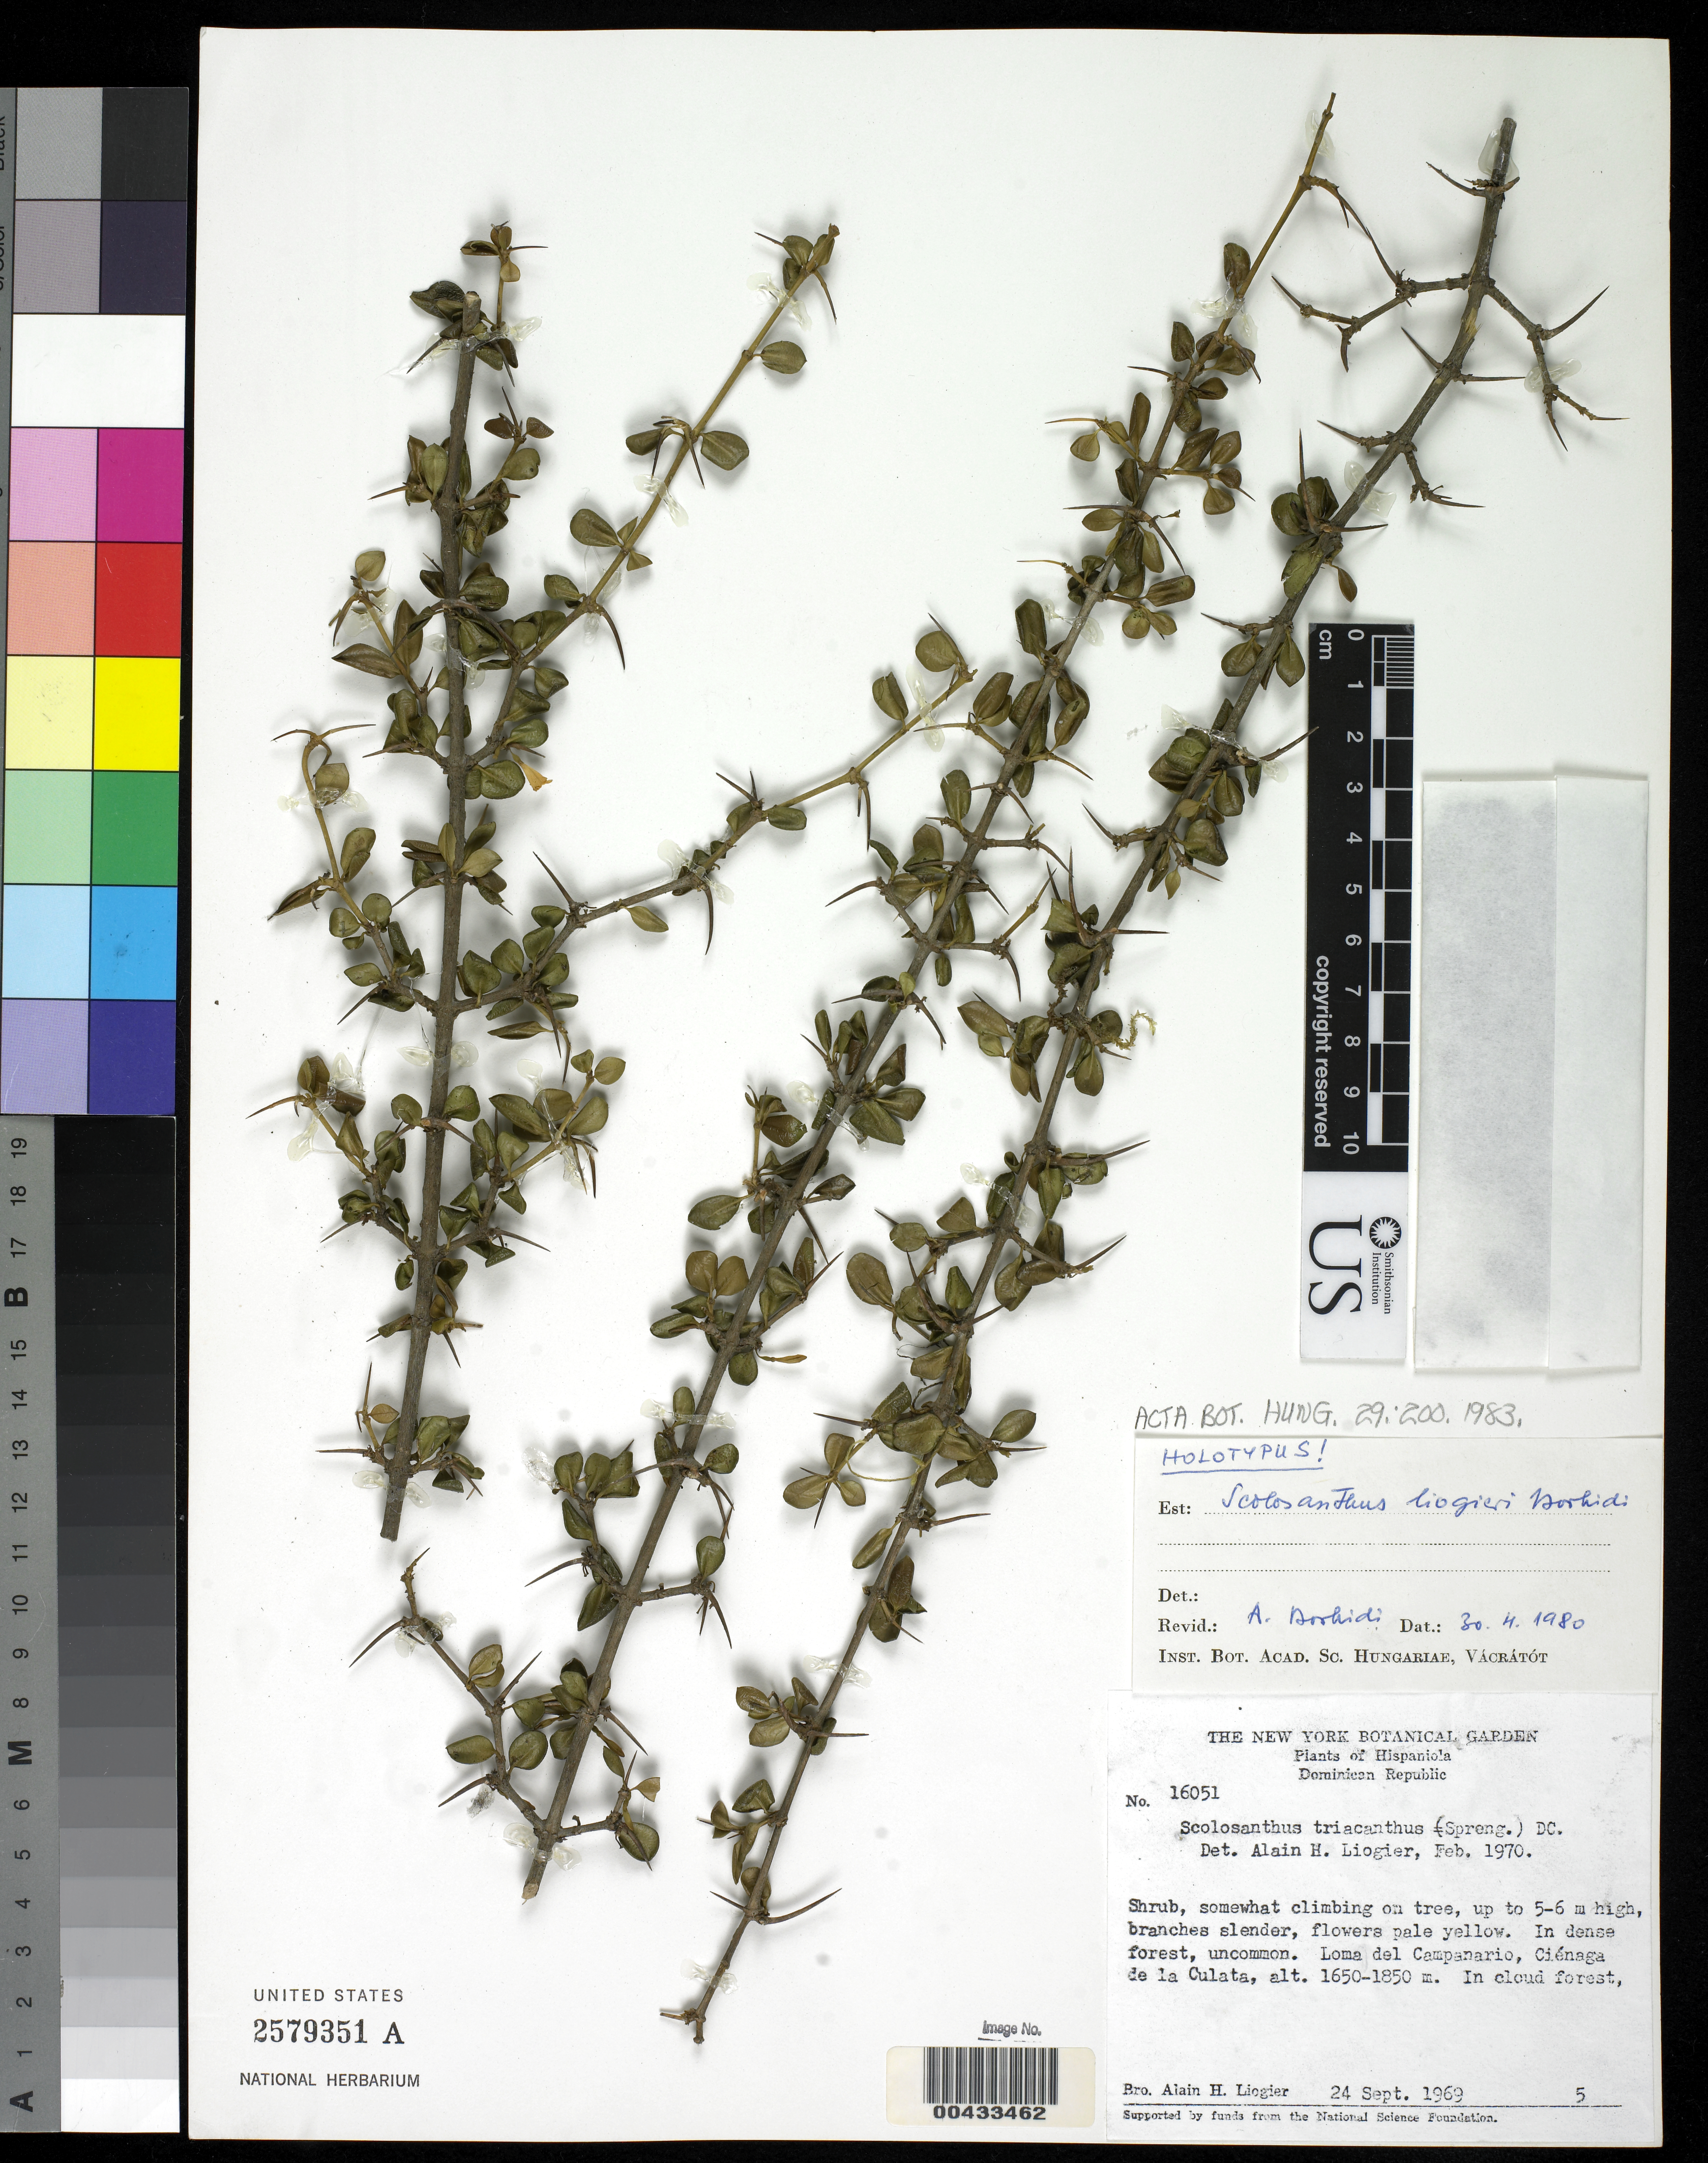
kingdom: Plantae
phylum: Tracheophyta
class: Magnoliopsida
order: Gentianales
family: Rubiaceae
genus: Scolosanthus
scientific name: Scolosanthus liogieri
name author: Borhidi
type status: Isotype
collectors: A. H. Liogier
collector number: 16051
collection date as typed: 24 Sep 1969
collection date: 1969-09-24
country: Dominican Republic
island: Hispaniola Island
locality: Lona del Campanario, Cienaga de La Culata.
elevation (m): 1650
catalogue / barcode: US 2579351A